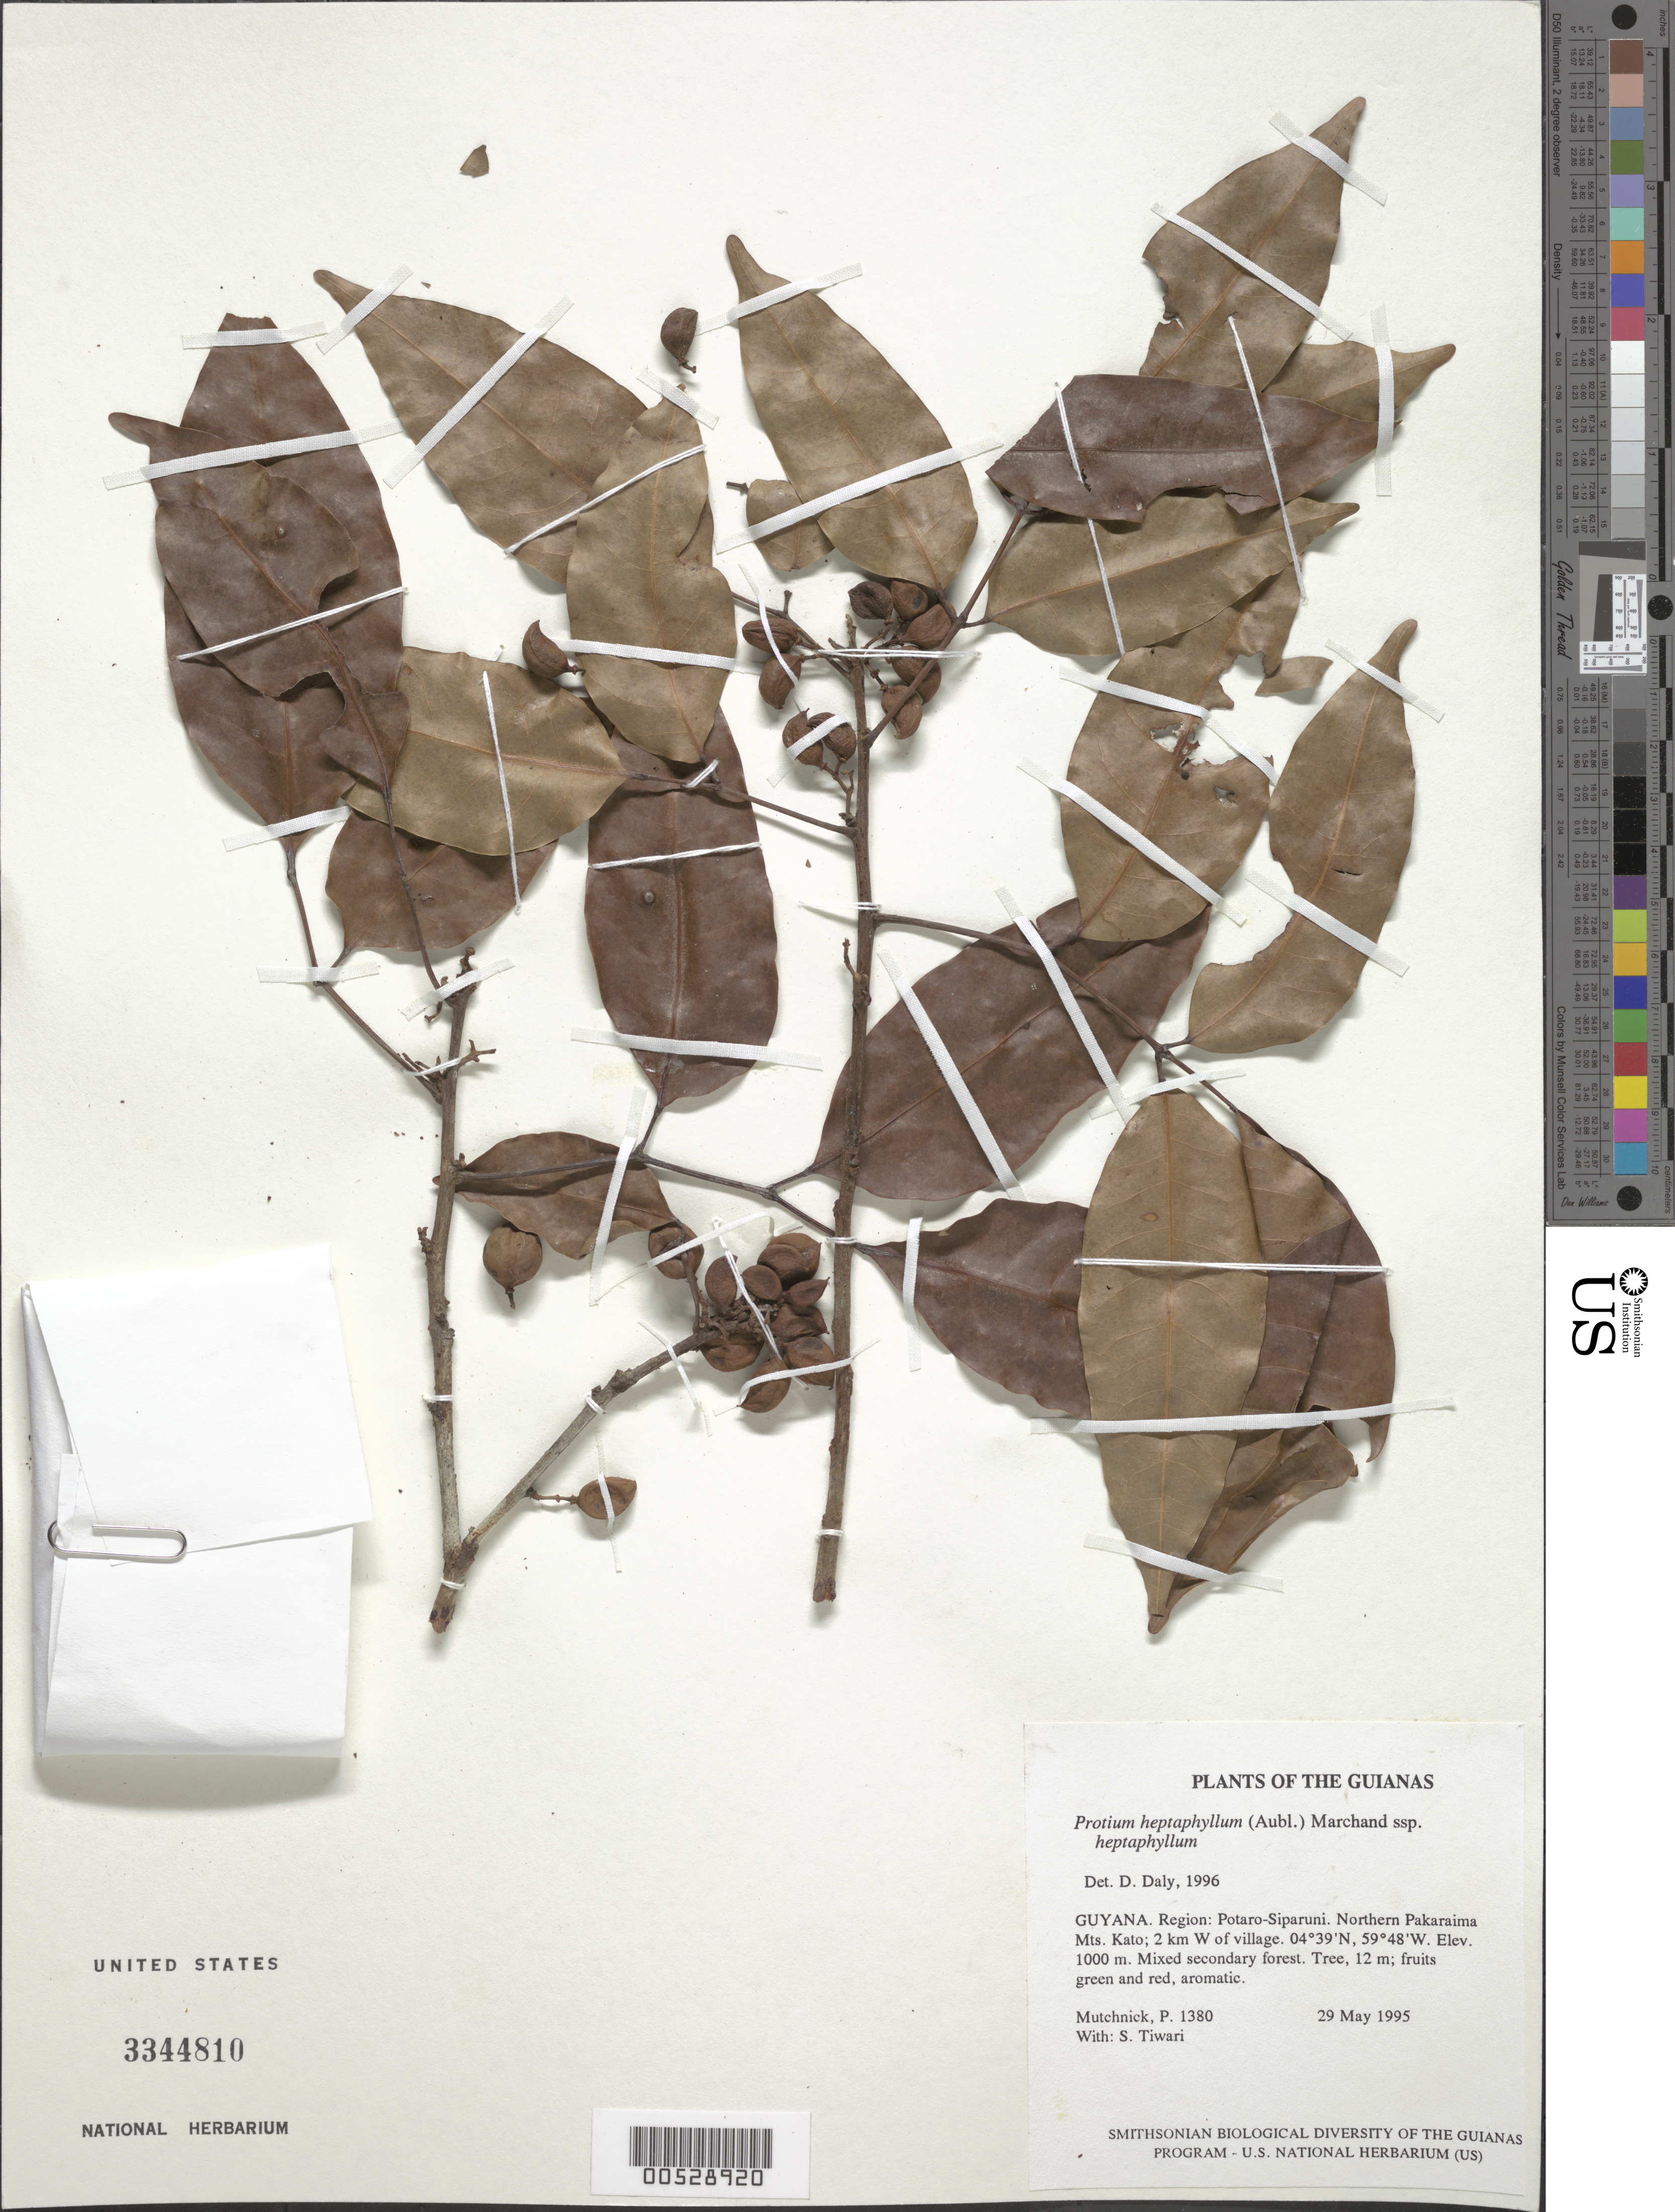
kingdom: Plantae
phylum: Tracheophyta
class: Magnoliopsida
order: Sapindales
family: Burseraceae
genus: Protium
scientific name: Protium heptaphyllum subsp. heptaphyllum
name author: (Aubl.) Marchand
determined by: Daly, D. C.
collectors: P. Mutchnick & S. Tiwari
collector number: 1380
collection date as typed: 29 May 1995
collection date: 1995-05-29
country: Guyana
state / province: Potaro-Siparuni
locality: Northern Pakaraima Mts. Kato; 2 km W of village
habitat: Mixed secondary forest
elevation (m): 1000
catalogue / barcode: US 3344810